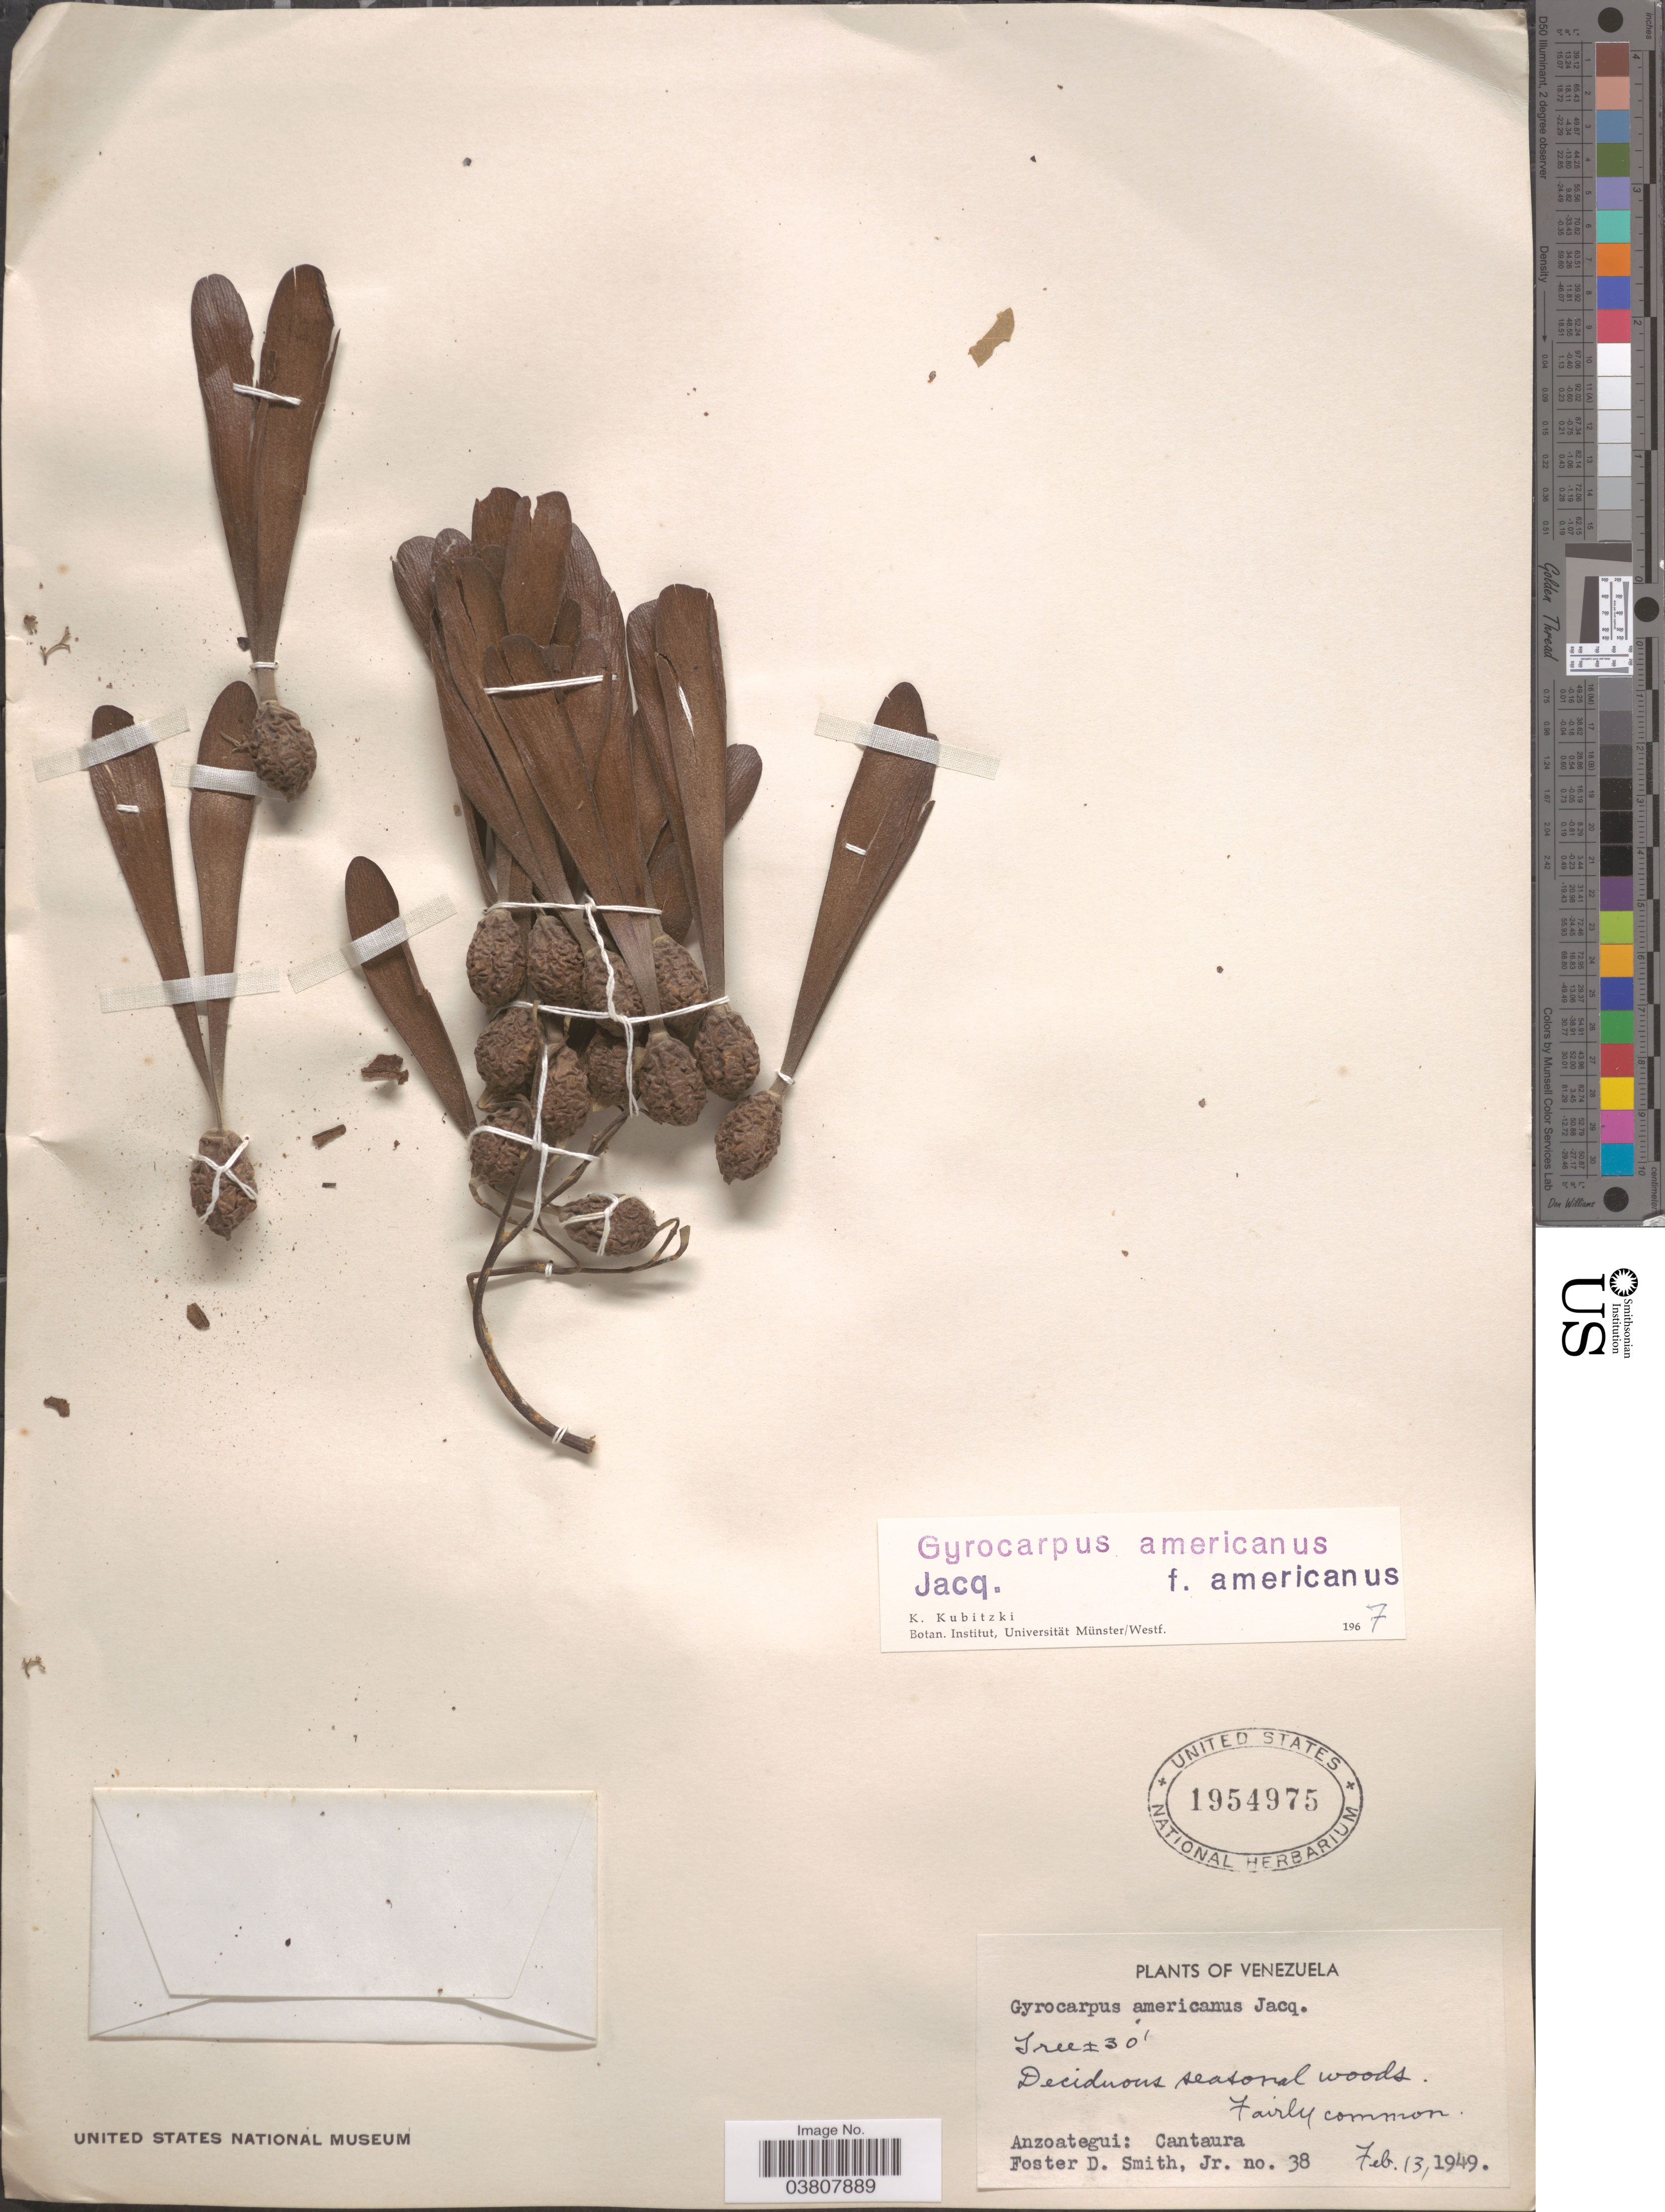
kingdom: Plantae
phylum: Tracheophyta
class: Magnoliopsida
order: Laurales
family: Hernandiaceae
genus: Gyrocarpus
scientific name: Gyrocarpus americanus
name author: Jacq.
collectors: F. Smith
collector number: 38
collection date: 1949-02-13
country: Venezuela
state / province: Anzoategui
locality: Cantaura.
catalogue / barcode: US 1954975